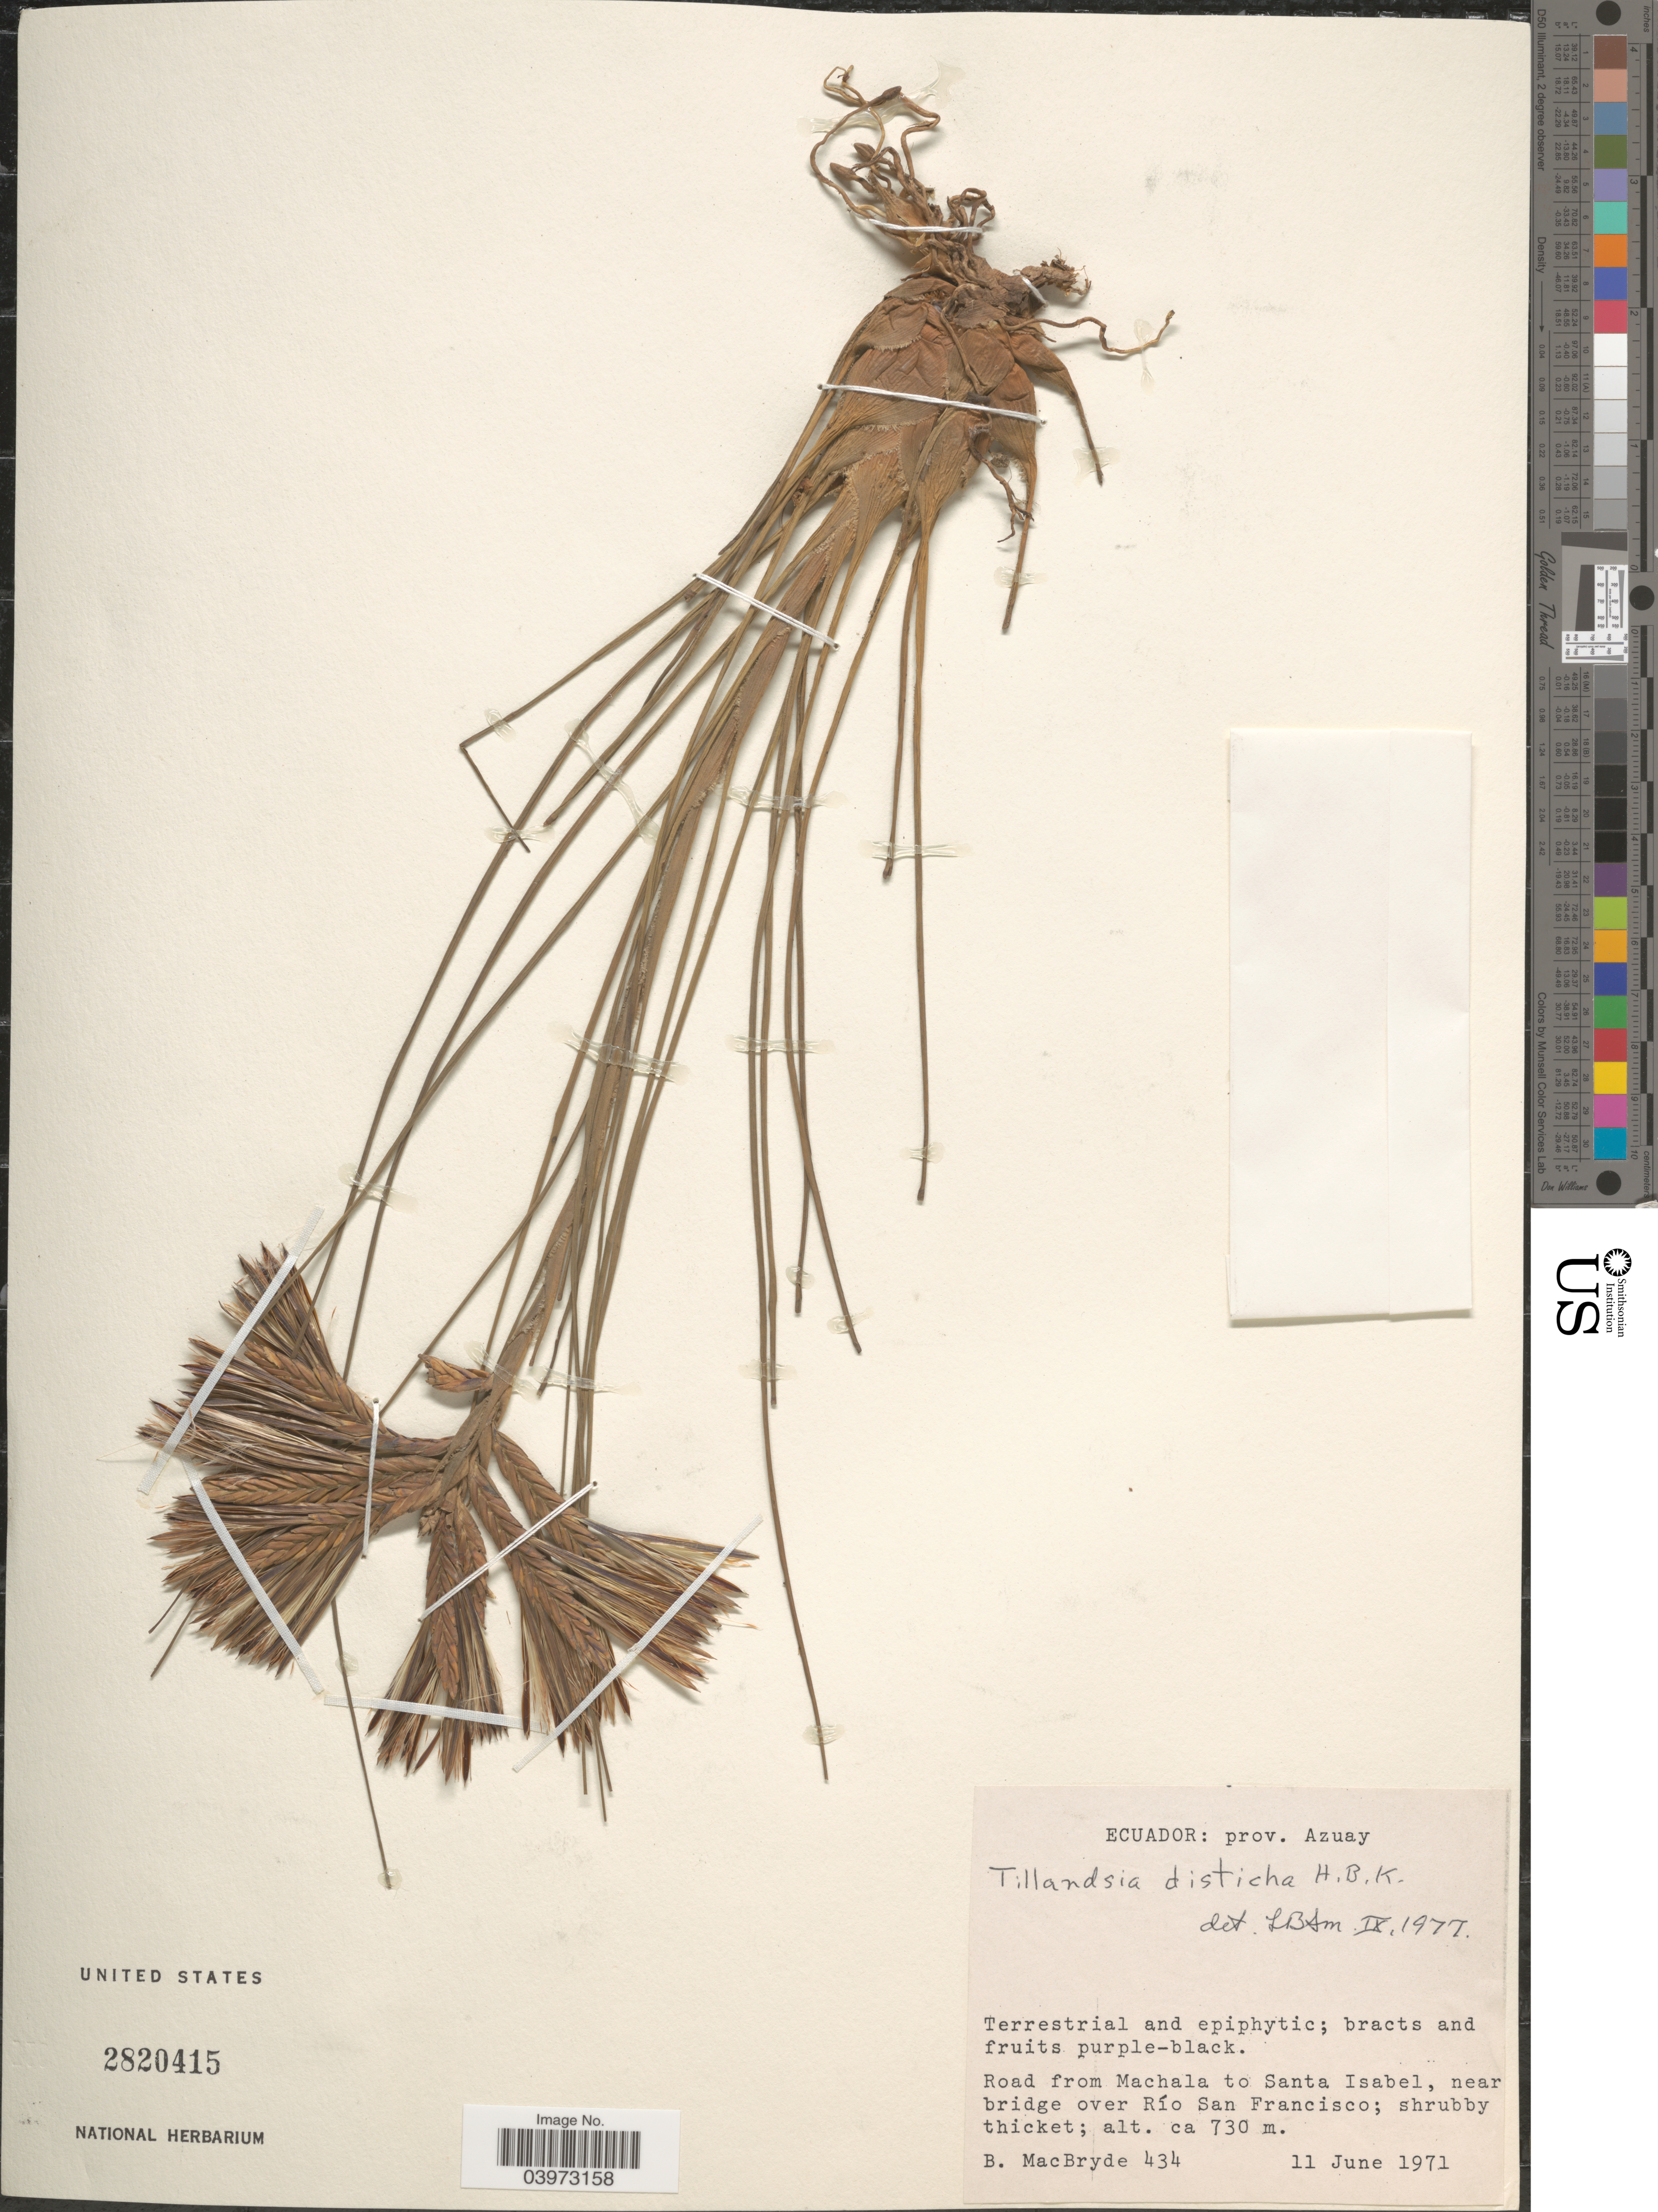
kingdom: Plantae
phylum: Tracheophyta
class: Liliopsida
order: Poales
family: Bromeliaceae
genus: Tillandsia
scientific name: Tillandsia disticha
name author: Kunth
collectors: B. MacBryde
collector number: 434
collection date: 1971-06-11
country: Ecuador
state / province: Azuay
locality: Road from Machala to Santa Isabel, near bridge over Río San Francisco.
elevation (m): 730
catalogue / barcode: US 2820415